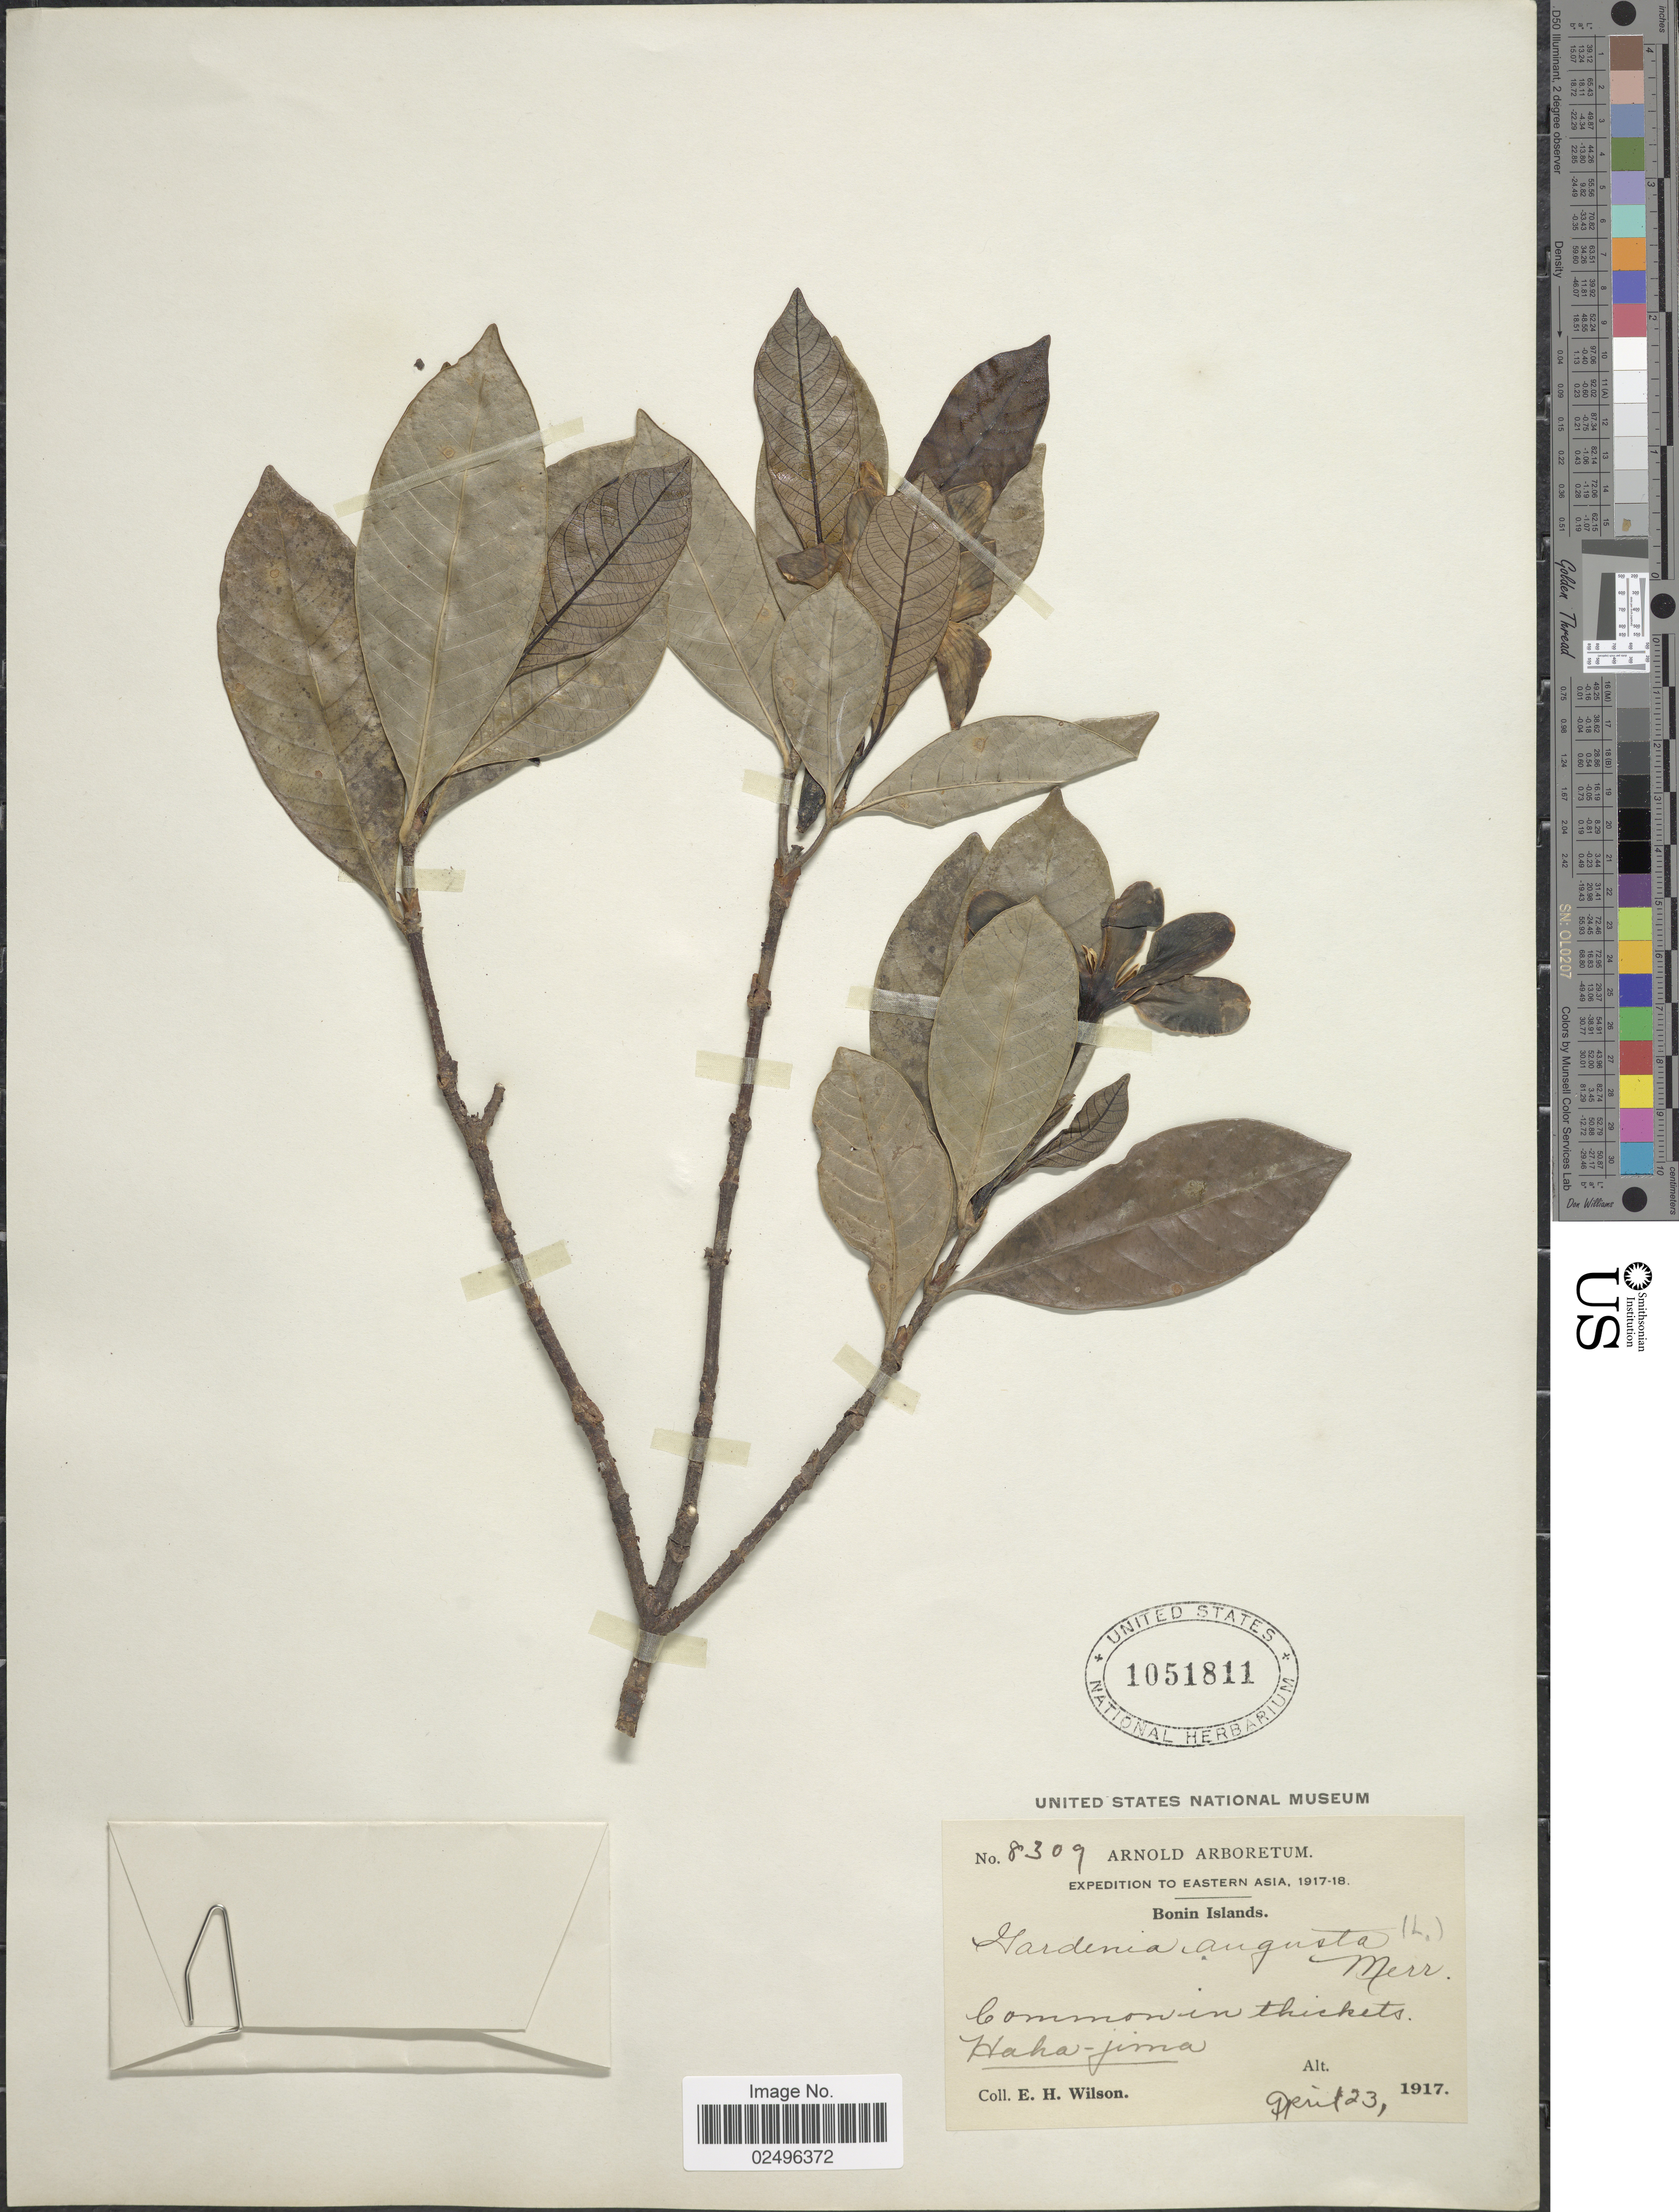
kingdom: Plantae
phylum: Tracheophyta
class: Magnoliopsida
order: Gentianales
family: Rubiaceae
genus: Gardenia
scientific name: Gardenia augusta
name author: (L.) Merr.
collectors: E. Wilson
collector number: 8309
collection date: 1917-04-23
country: Japan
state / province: Tokyo, Federal City of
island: Bonin Islands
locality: Eastern Asia. Bonin Islands. Haha-jima.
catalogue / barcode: US 1051811